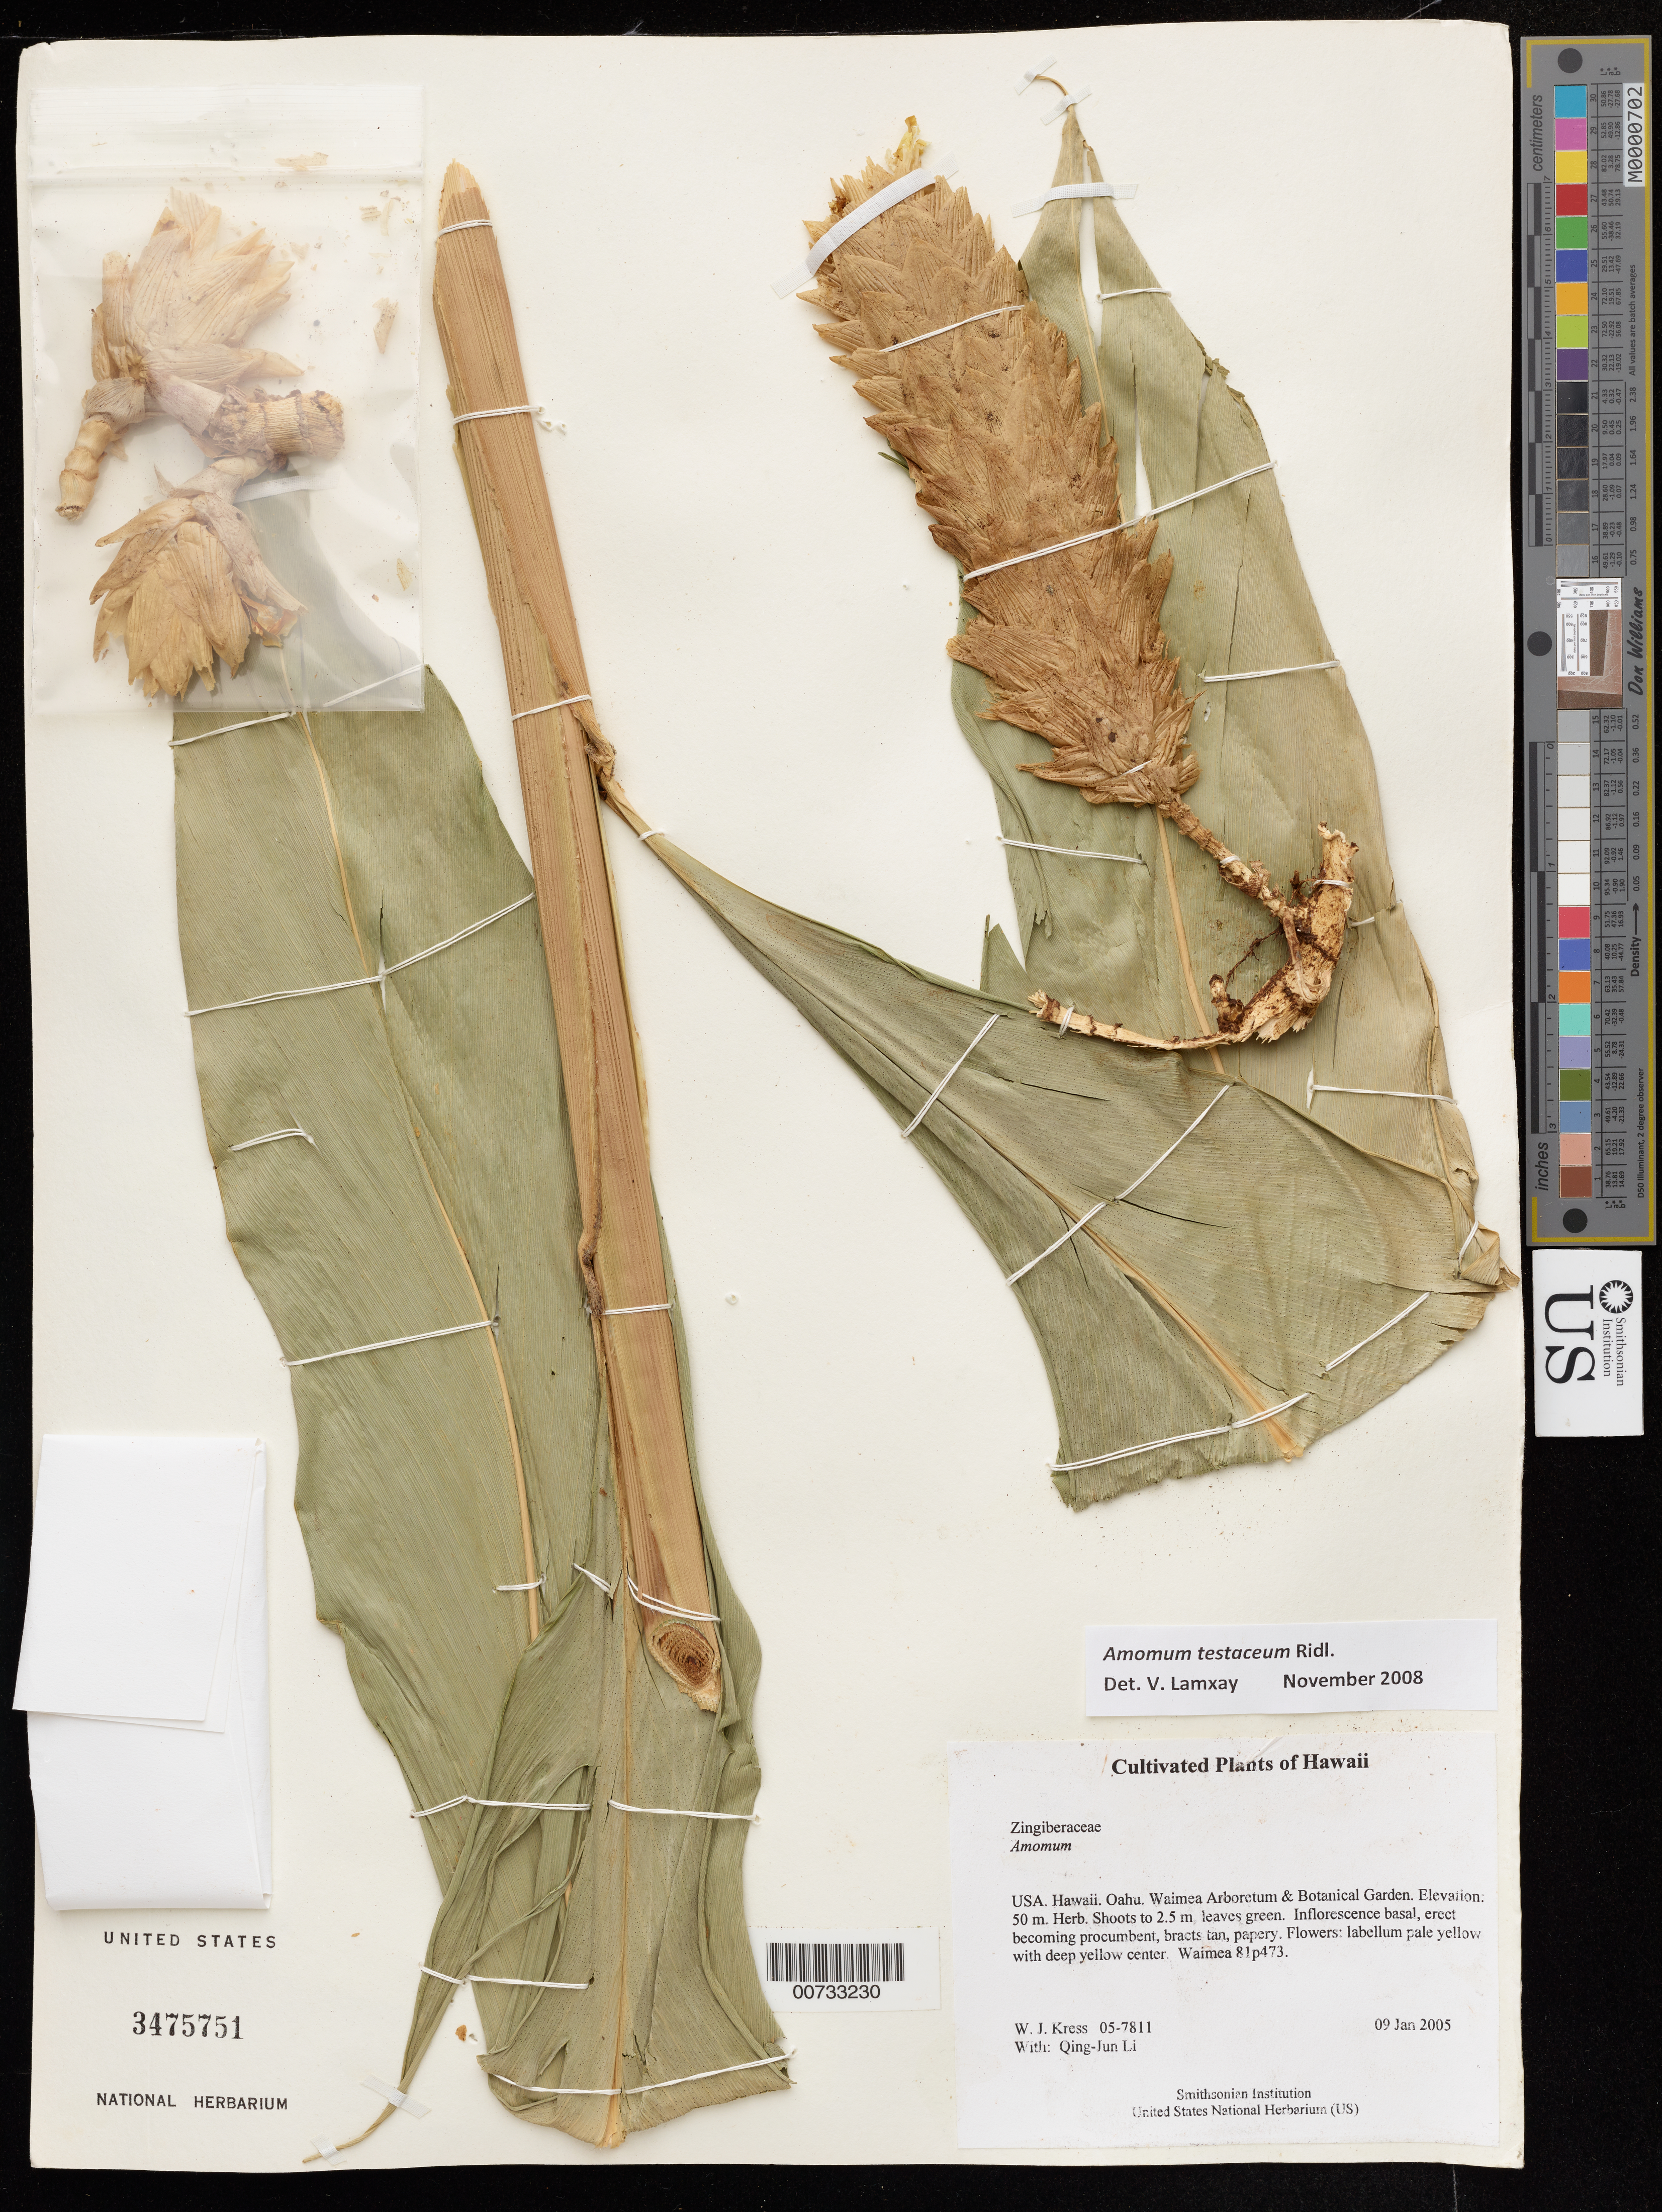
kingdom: Plantae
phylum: Tracheophyta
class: Liliopsida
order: Zingiberales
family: Zingiberaceae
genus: Amomum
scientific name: Amomum sp.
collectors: W. J. Kress & Q. J. Li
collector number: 05-7811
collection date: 2005-01-09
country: United States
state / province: Hawaii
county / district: Kauai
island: Oahu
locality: Waimea Arboretum and Botanical Garden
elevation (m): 50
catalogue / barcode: US 3475751